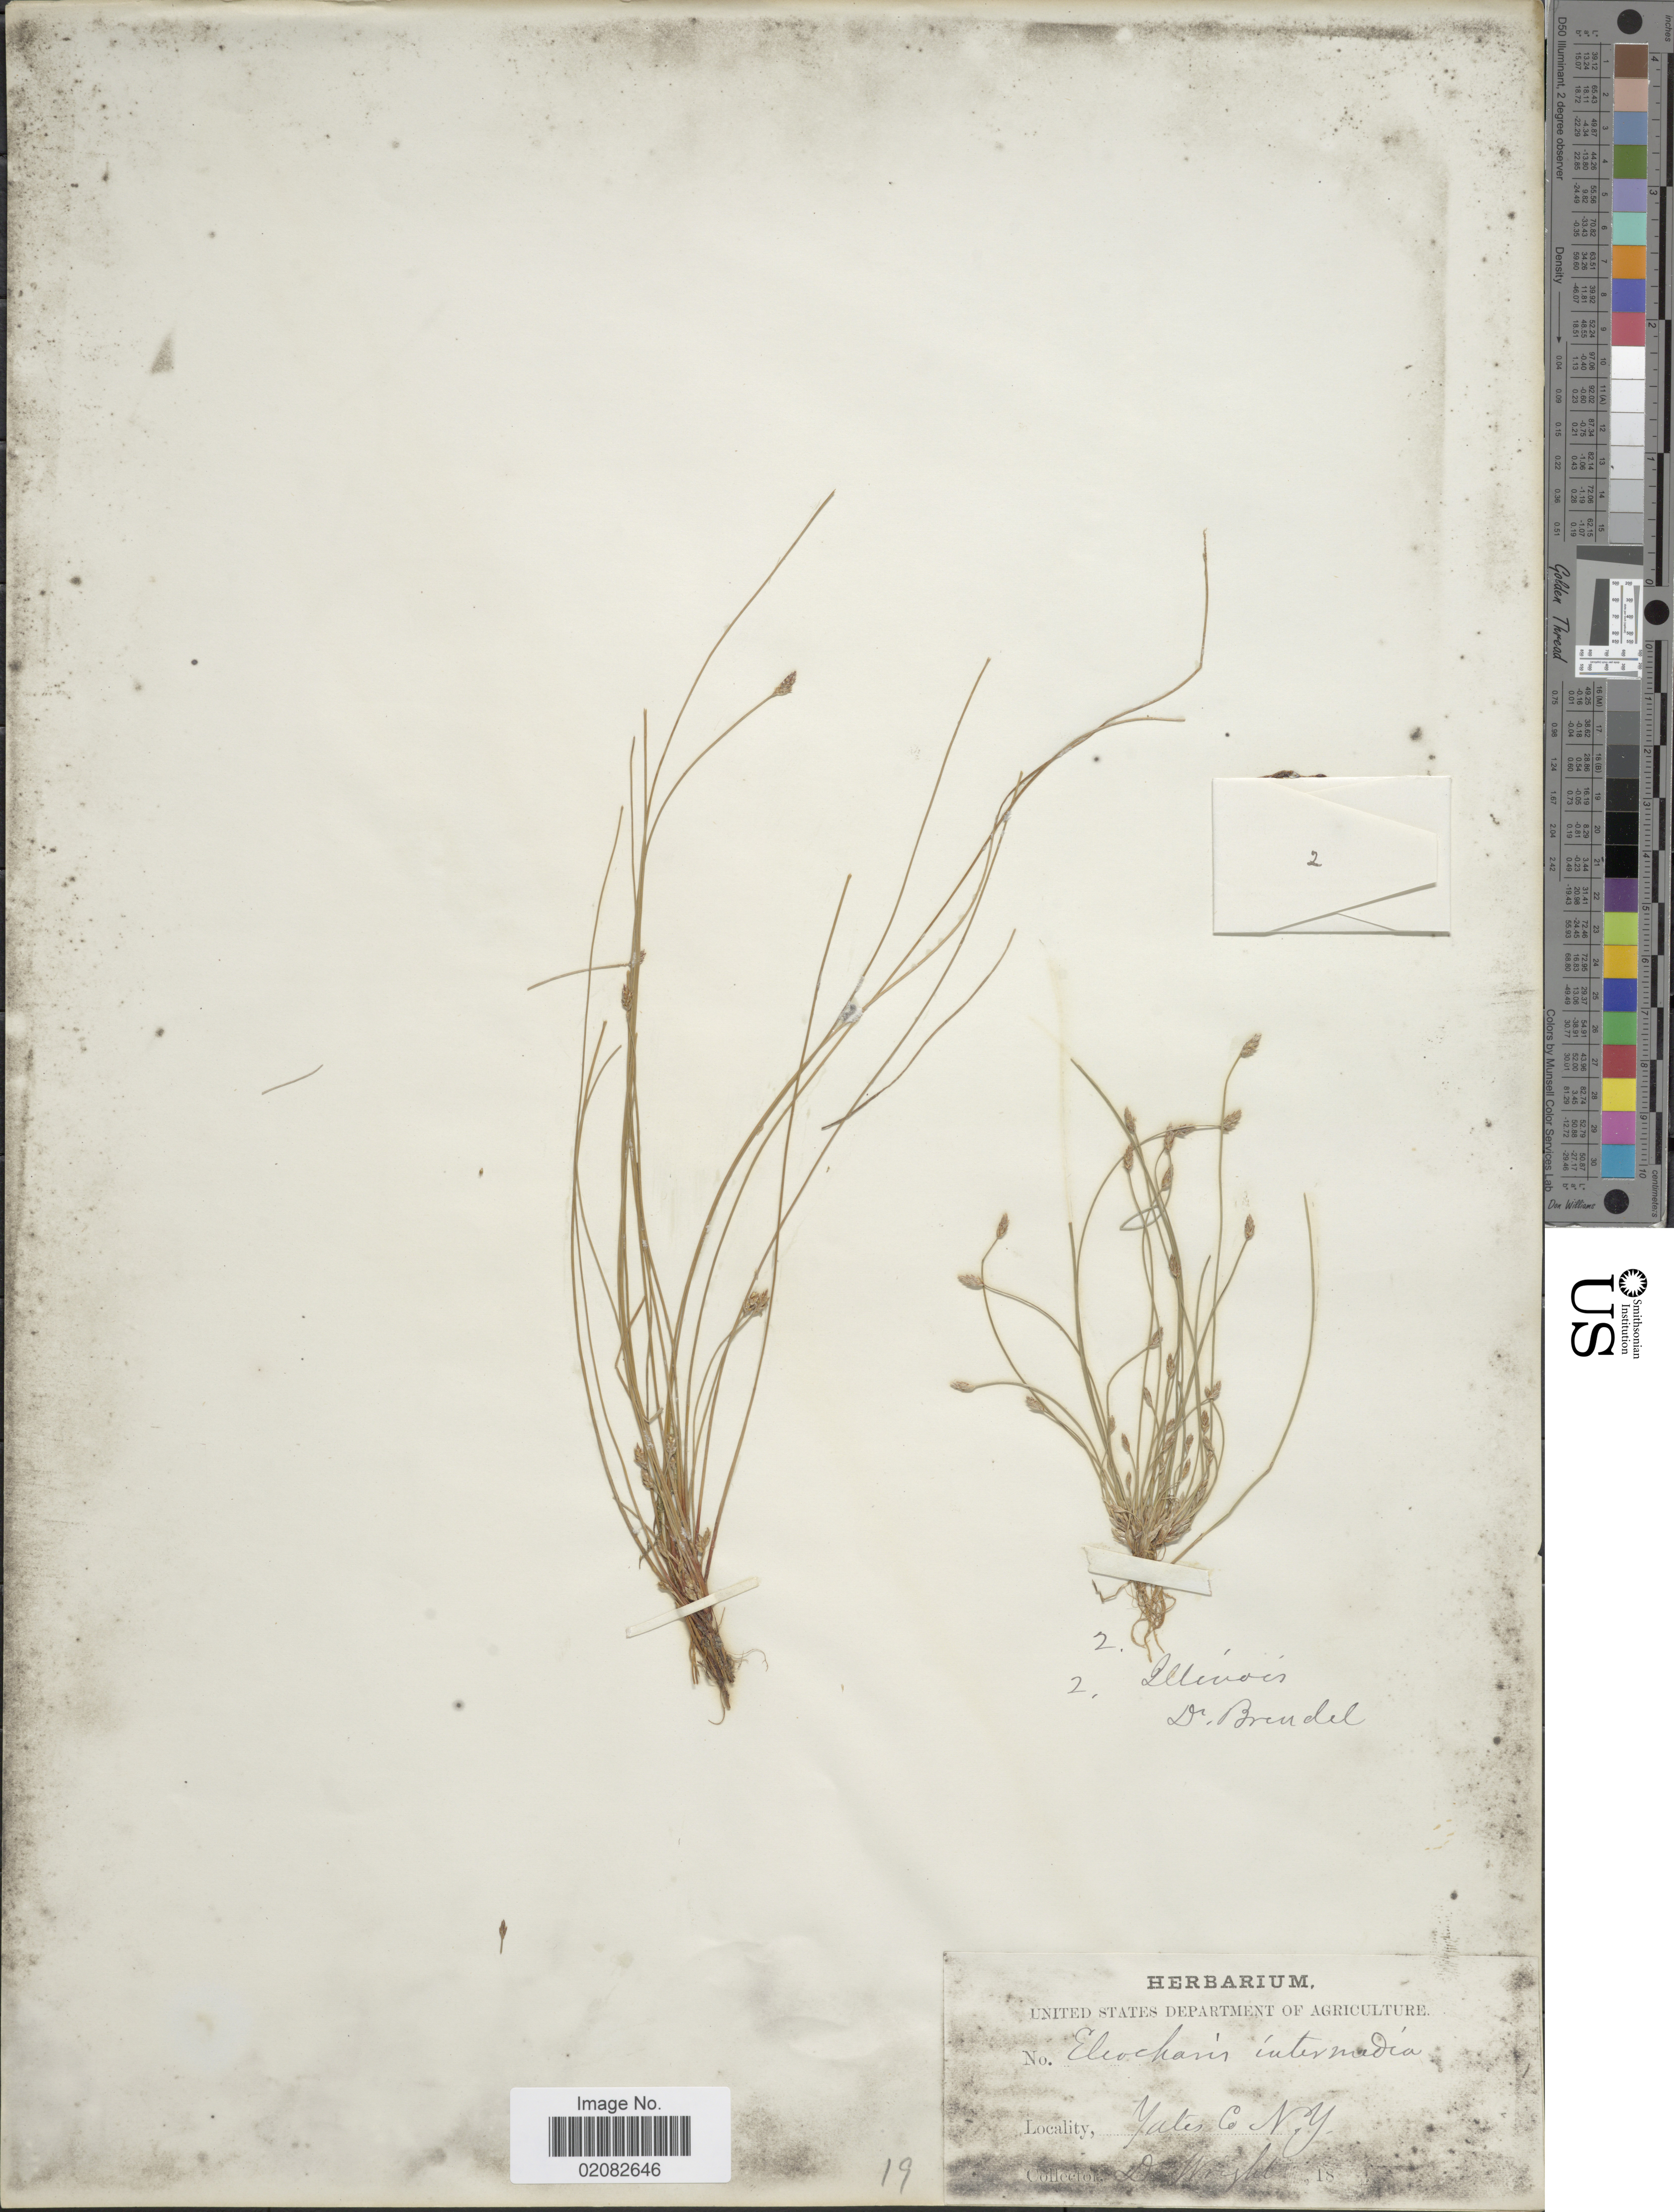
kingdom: Plantae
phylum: Tracheophyta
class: Liliopsida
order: Poales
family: Cyperaceae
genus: Eleocharis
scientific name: Eleocharis intermedia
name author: Schult.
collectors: Wright, --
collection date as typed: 18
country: United States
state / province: New York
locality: Yates Co